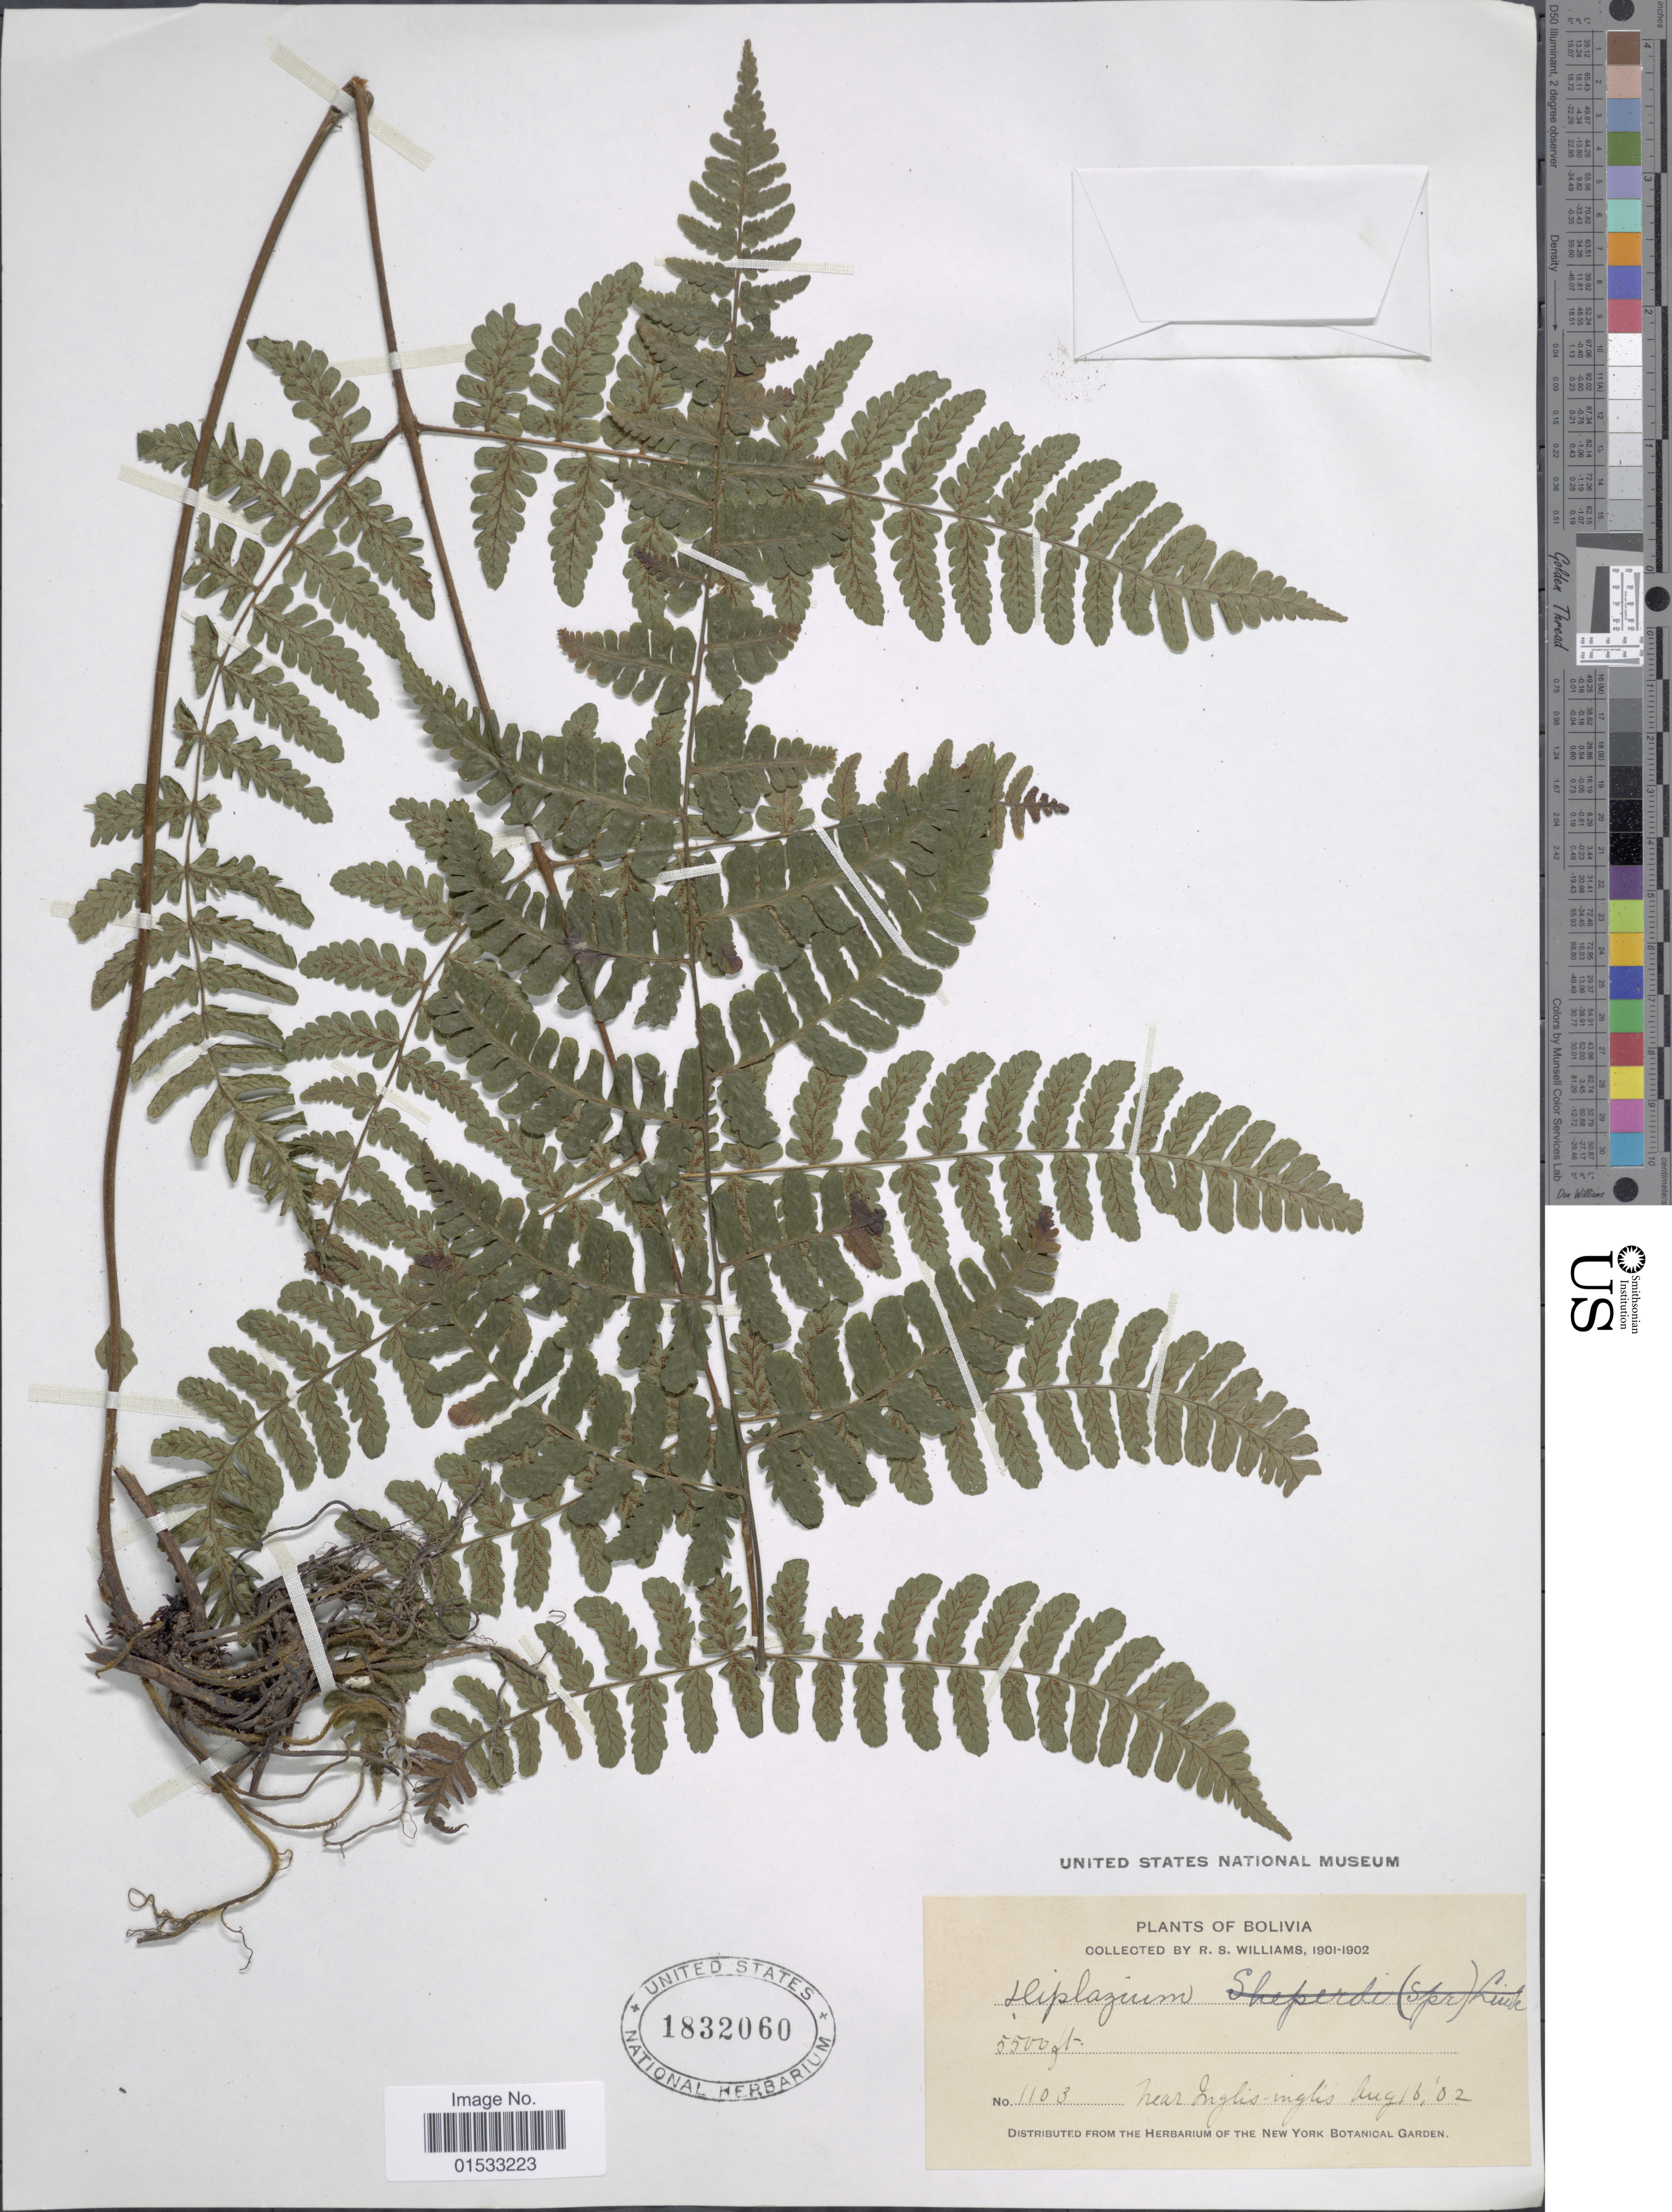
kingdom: Plantae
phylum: Tracheophyta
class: Polypodiopsida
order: Polypodiales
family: Athyriaceae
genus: Diplazium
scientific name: Diplazium sp.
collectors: R. S. Williams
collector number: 1103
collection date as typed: Aug. 16, '02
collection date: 1902-08-16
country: Bolivia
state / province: La Paz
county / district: Franz Tamayo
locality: Near Inglis-Inglis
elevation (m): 1676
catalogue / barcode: US 1832060